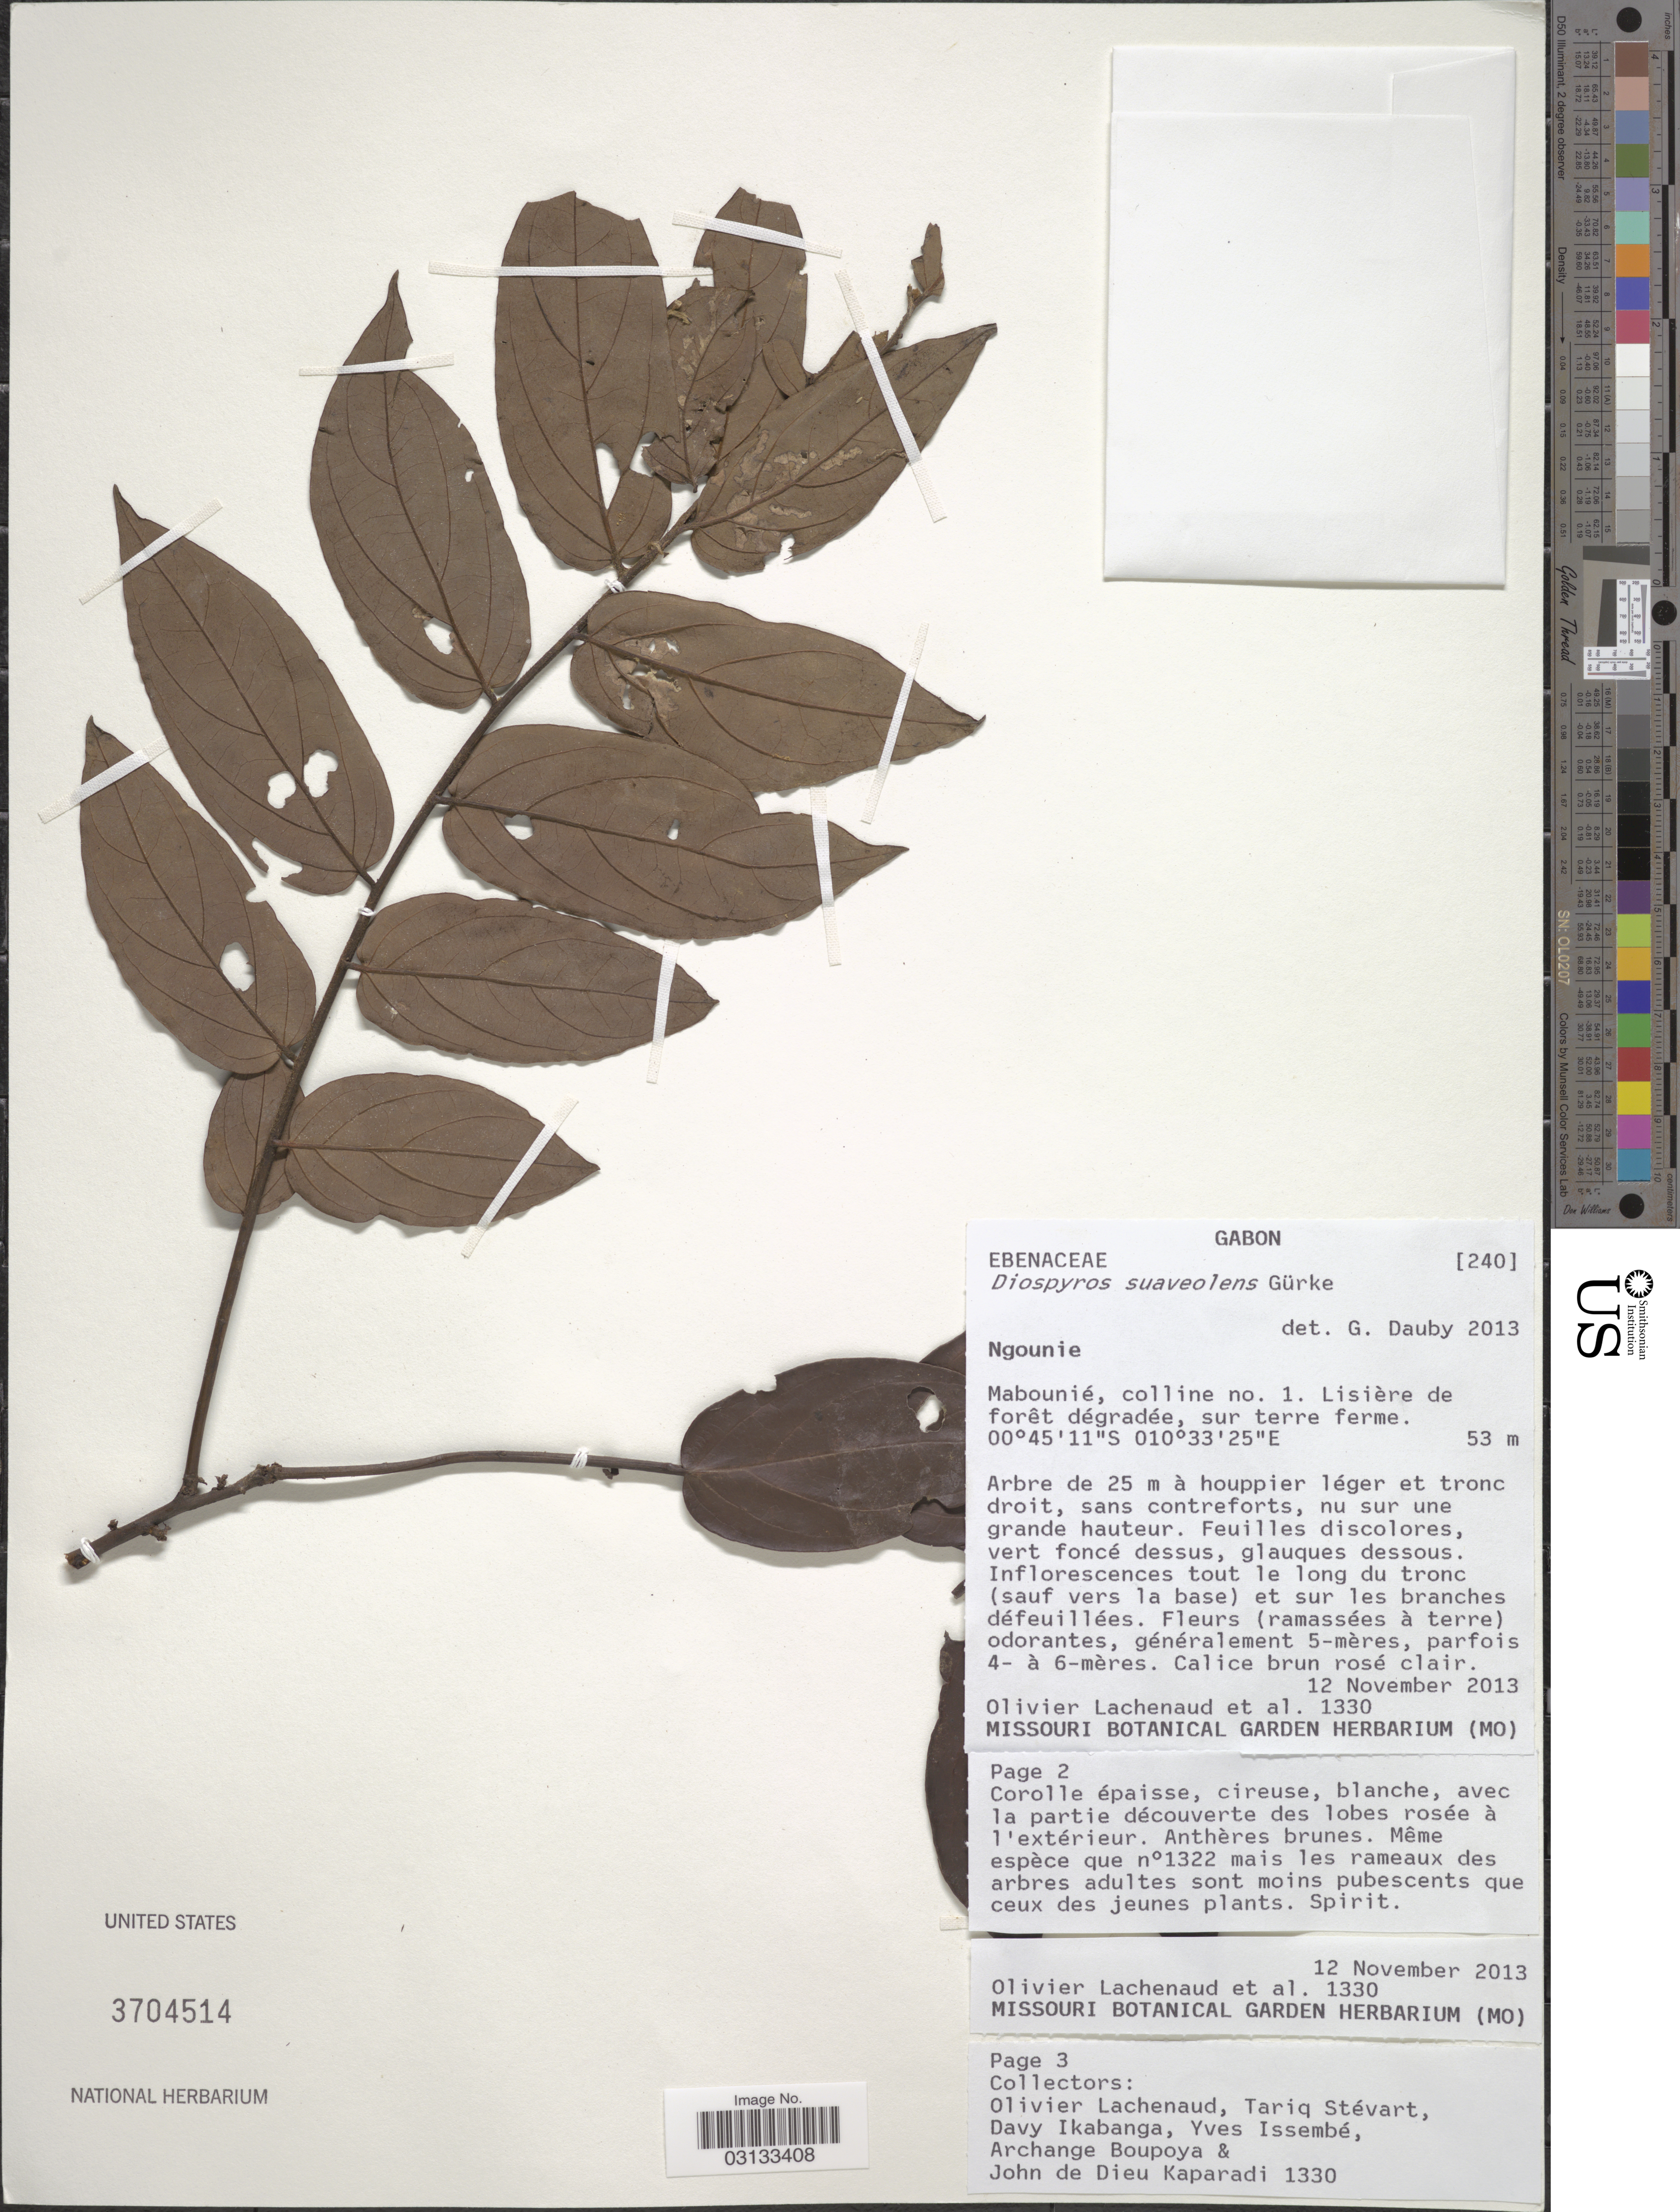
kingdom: Plantae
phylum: Tracheophyta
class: Magnoliopsida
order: Ericales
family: Ebenaceae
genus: Diospyros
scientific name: Diospyros suaveolens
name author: Gürke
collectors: O. Lachenaud, T. Stévart, D. Ikabanga, Y. Issembé & et al.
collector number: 1330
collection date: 2013-11-12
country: Gabon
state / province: Ngounie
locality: Ngounié, colline no. 1. Lisière de forêt dégradée, sur terre ferme.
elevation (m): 53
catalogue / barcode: US 3704514